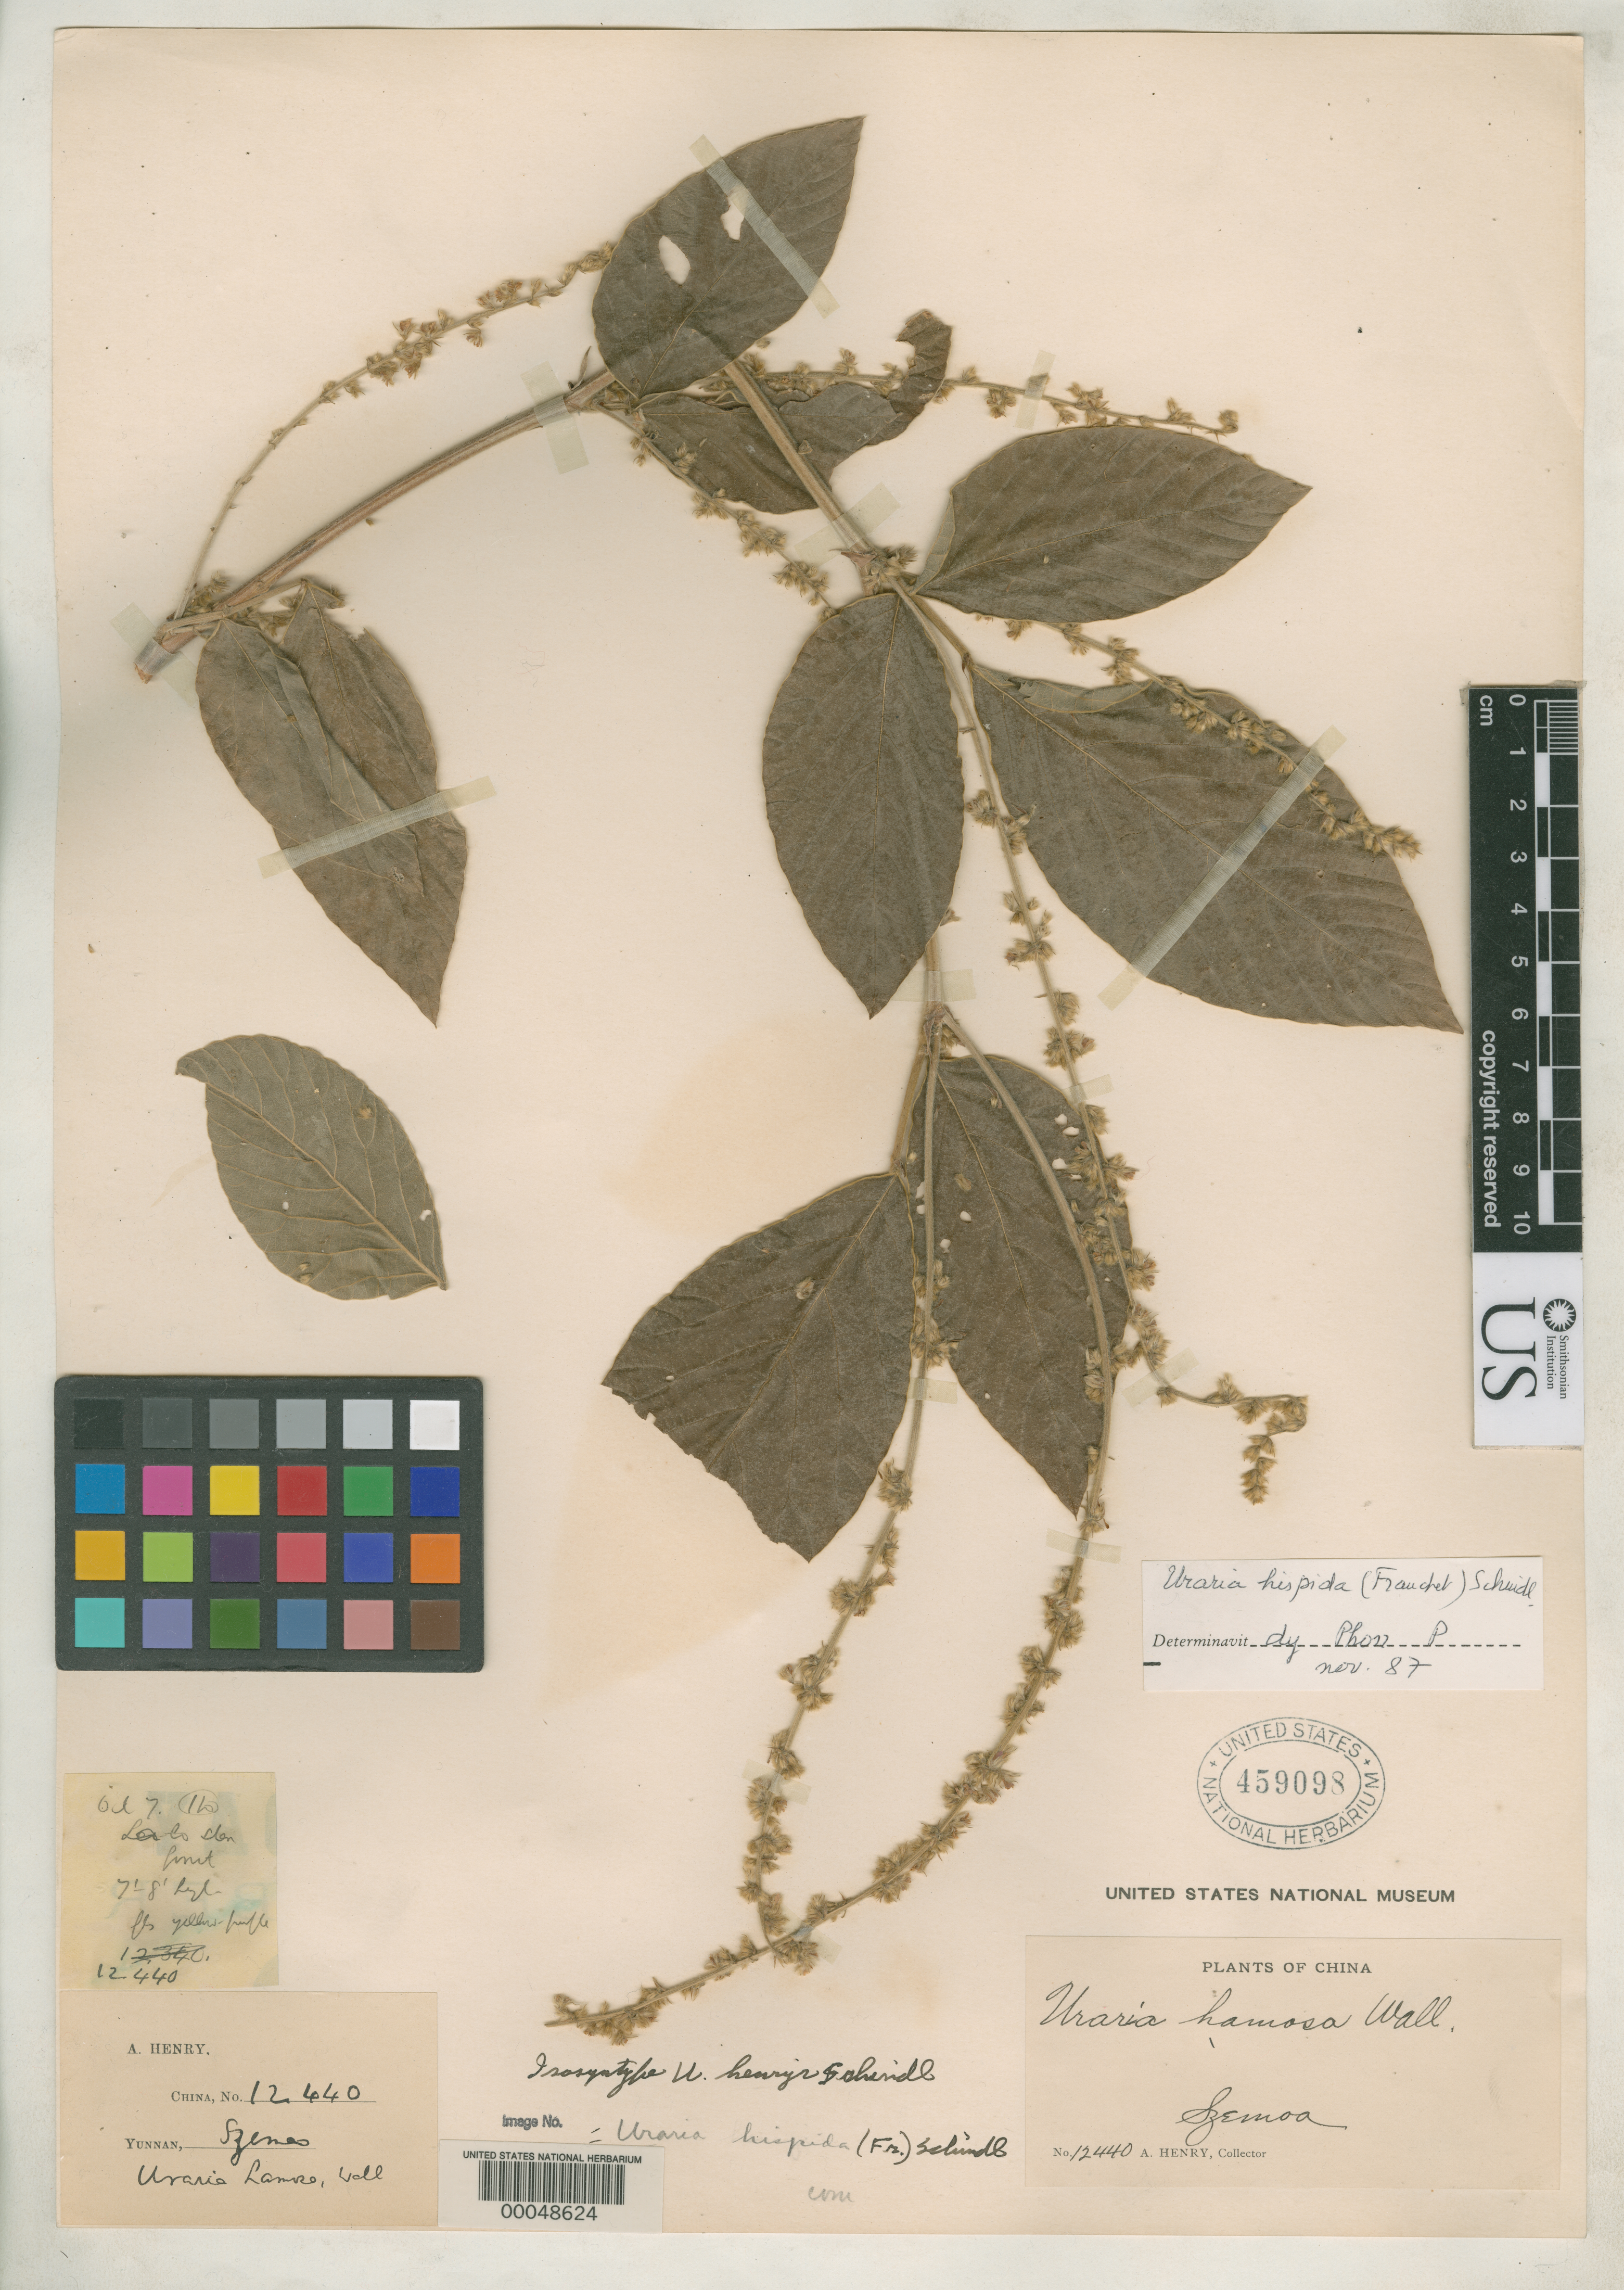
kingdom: Plantae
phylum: Tracheophyta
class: Magnoliopsida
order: Fabales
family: Fabaceae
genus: Uraria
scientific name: Uraria henryi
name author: Schindl.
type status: Isosyntype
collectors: A. Henry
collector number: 12440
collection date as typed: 07 Oct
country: China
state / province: Yunnan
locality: Szemoa.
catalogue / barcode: US 459098